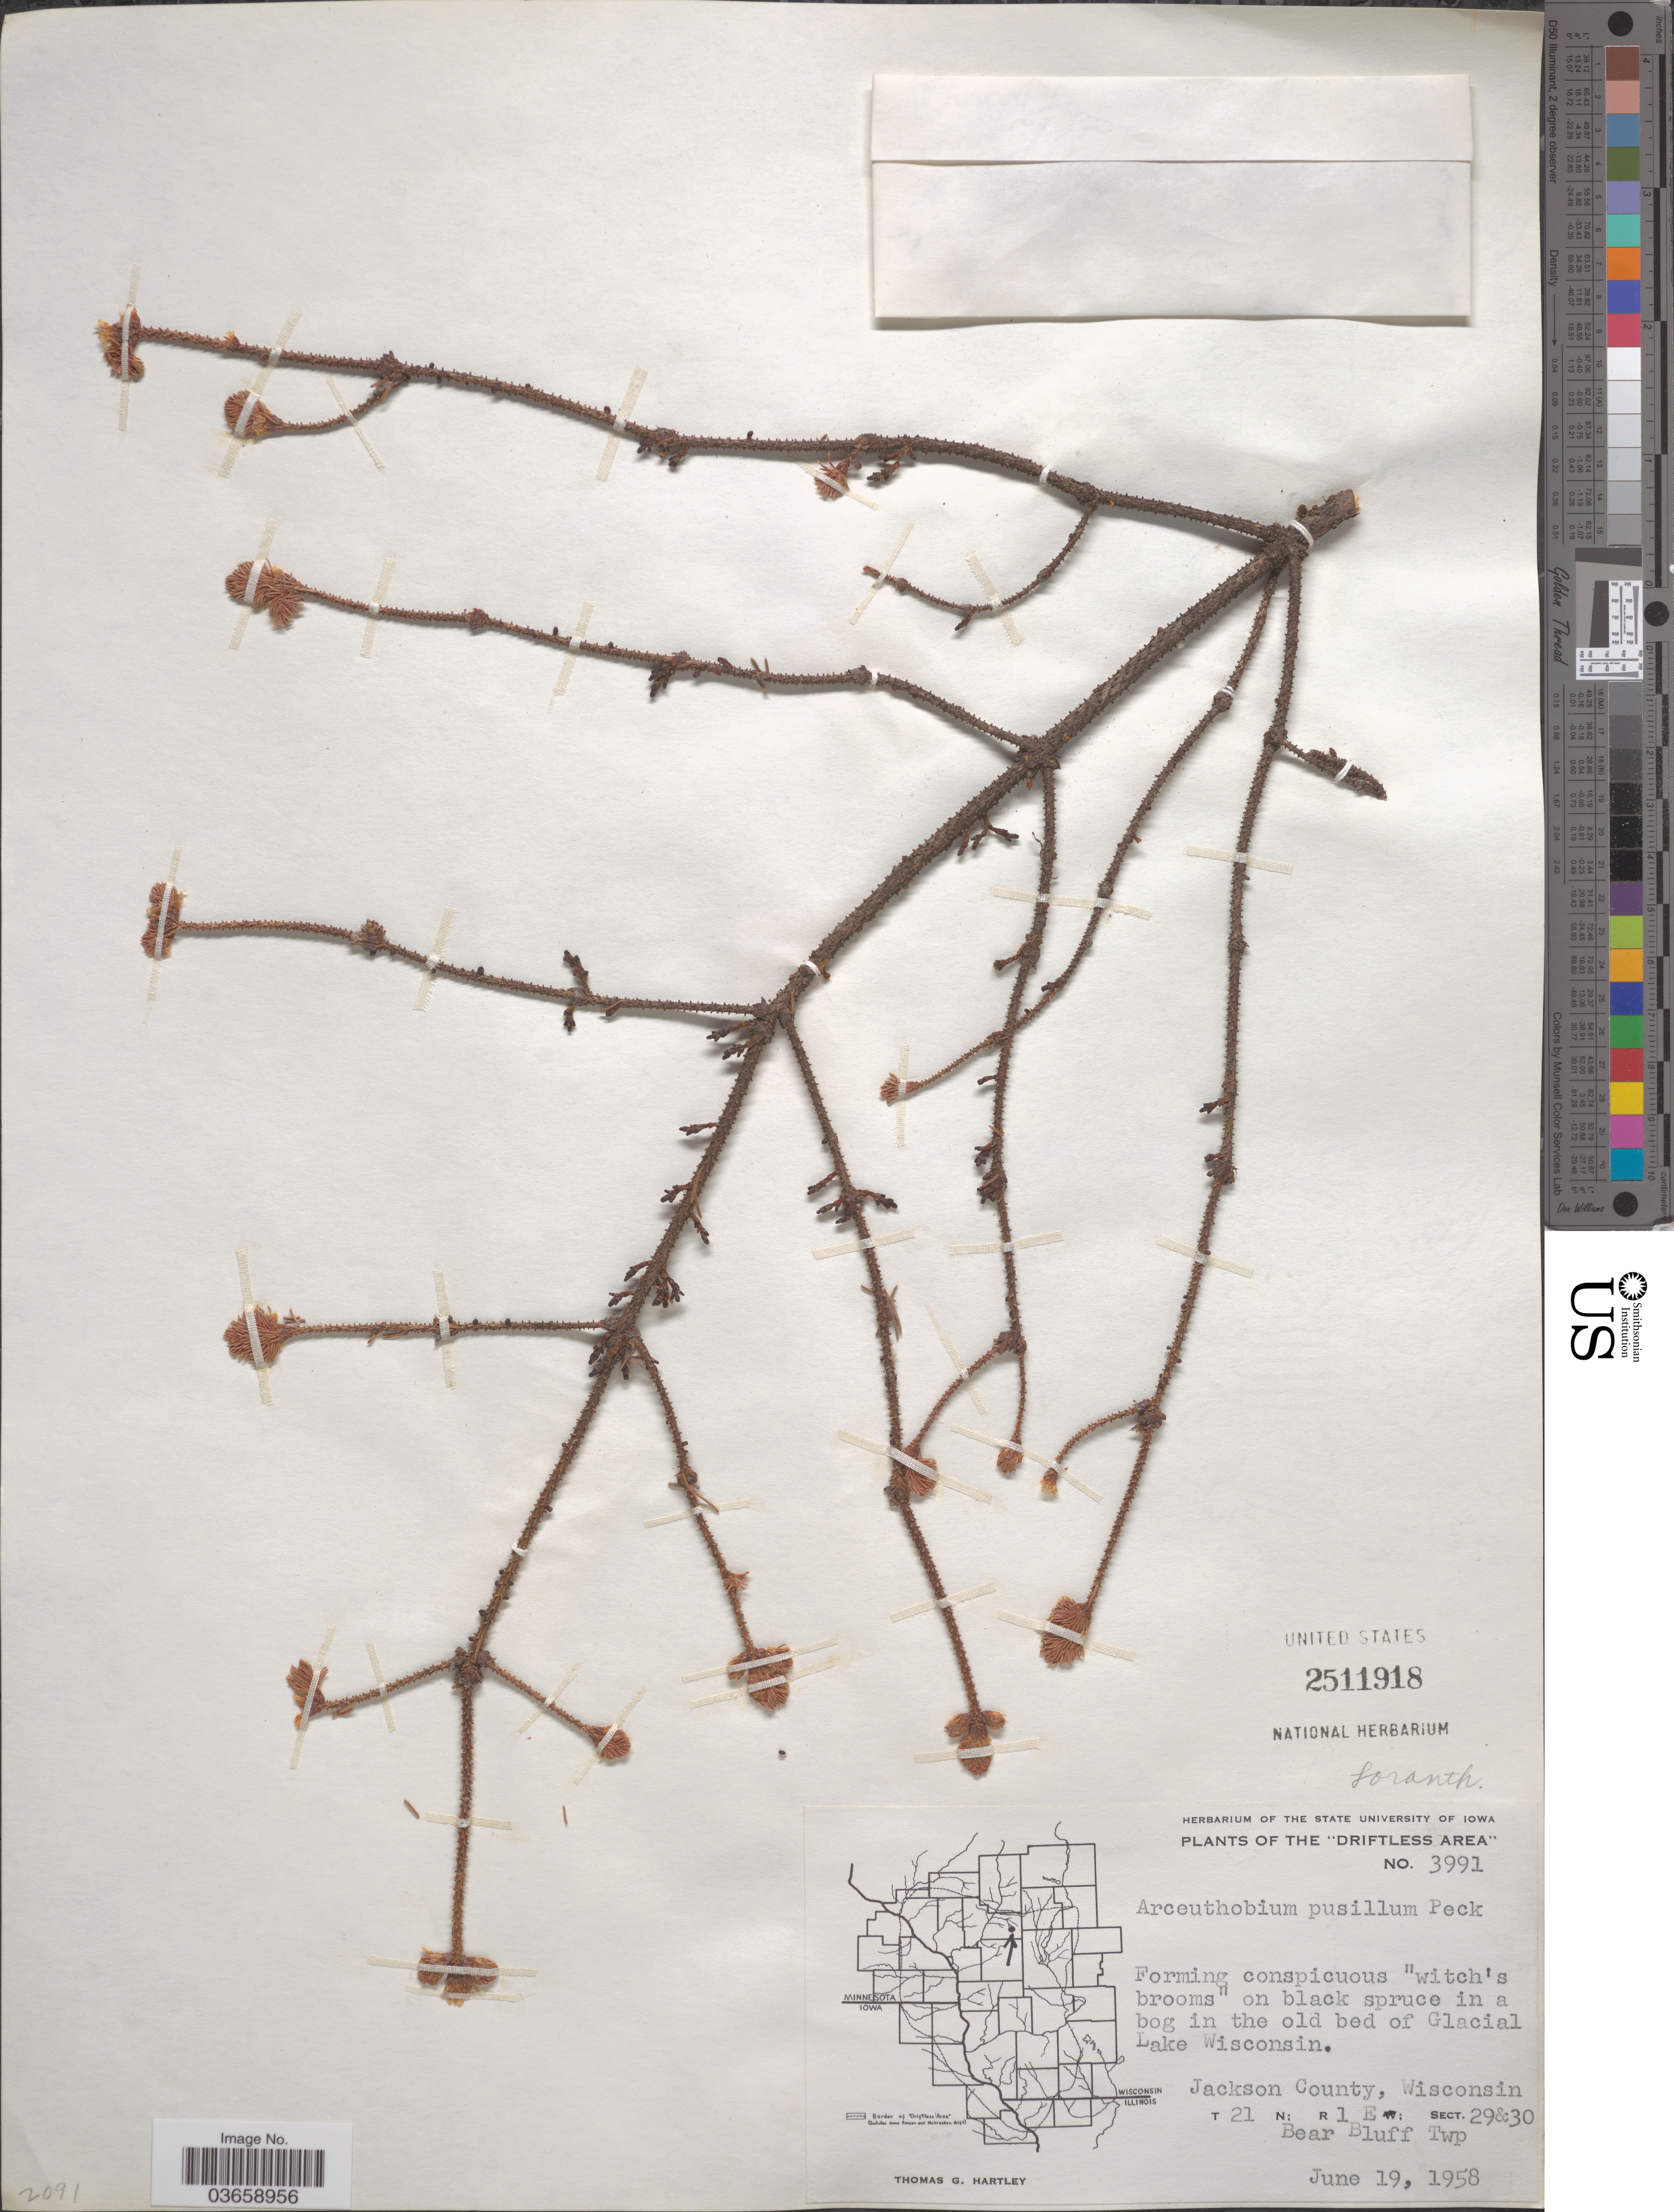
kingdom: Plantae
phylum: Tracheophyta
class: Magnoliopsida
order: Santalales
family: Viscaceae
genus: Arceuthobium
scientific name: Arceuthobium pusillum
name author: Peck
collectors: T. G. Hartley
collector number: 3991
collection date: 1958-06-19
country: United States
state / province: Wisconsin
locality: Driftless Area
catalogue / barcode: US 2511918